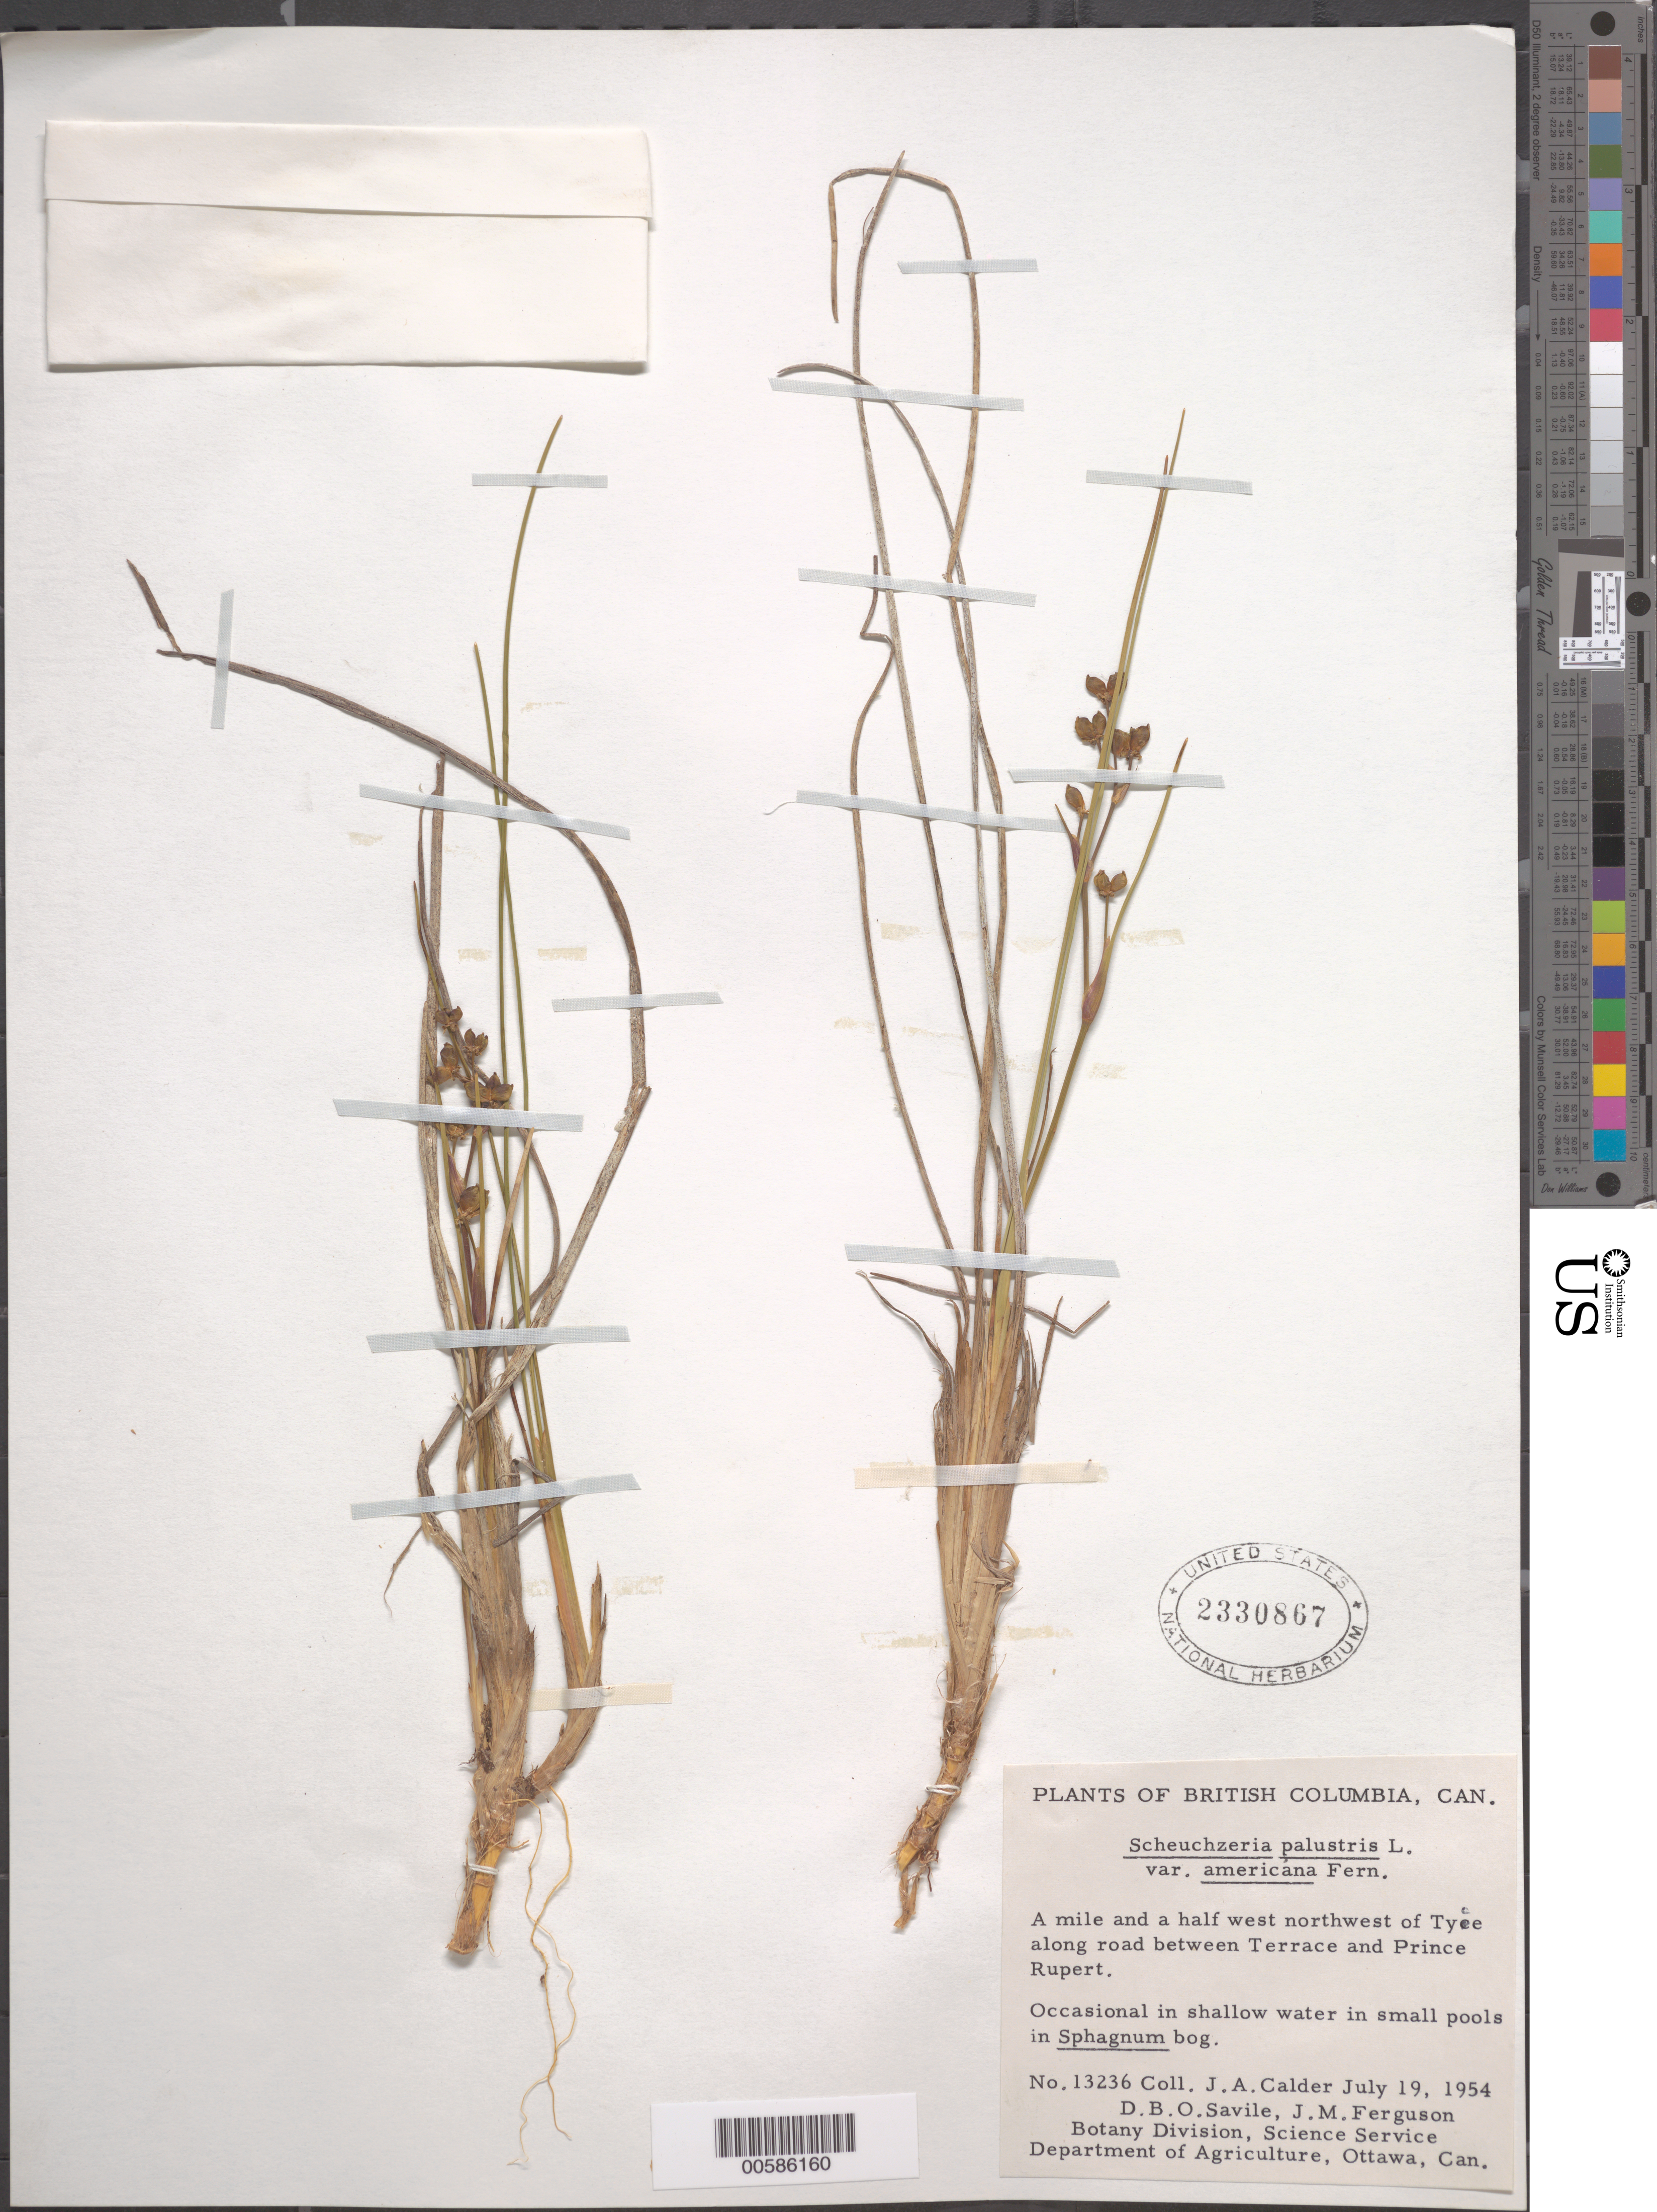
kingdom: Plantae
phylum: Tracheophyta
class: Liliopsida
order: Alismatales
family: Scheuchzeriaceae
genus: Scheuchzeria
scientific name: Scheuchzeria palustris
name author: L.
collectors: J. A. Calder, D. Saville & J. M. Ferguson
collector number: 13236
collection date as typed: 19 Jul 1954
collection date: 1954-07-19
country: Canada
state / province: British Columbia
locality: NW of Tyee along road between Terrace and Prince Rupert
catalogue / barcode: US 2330867